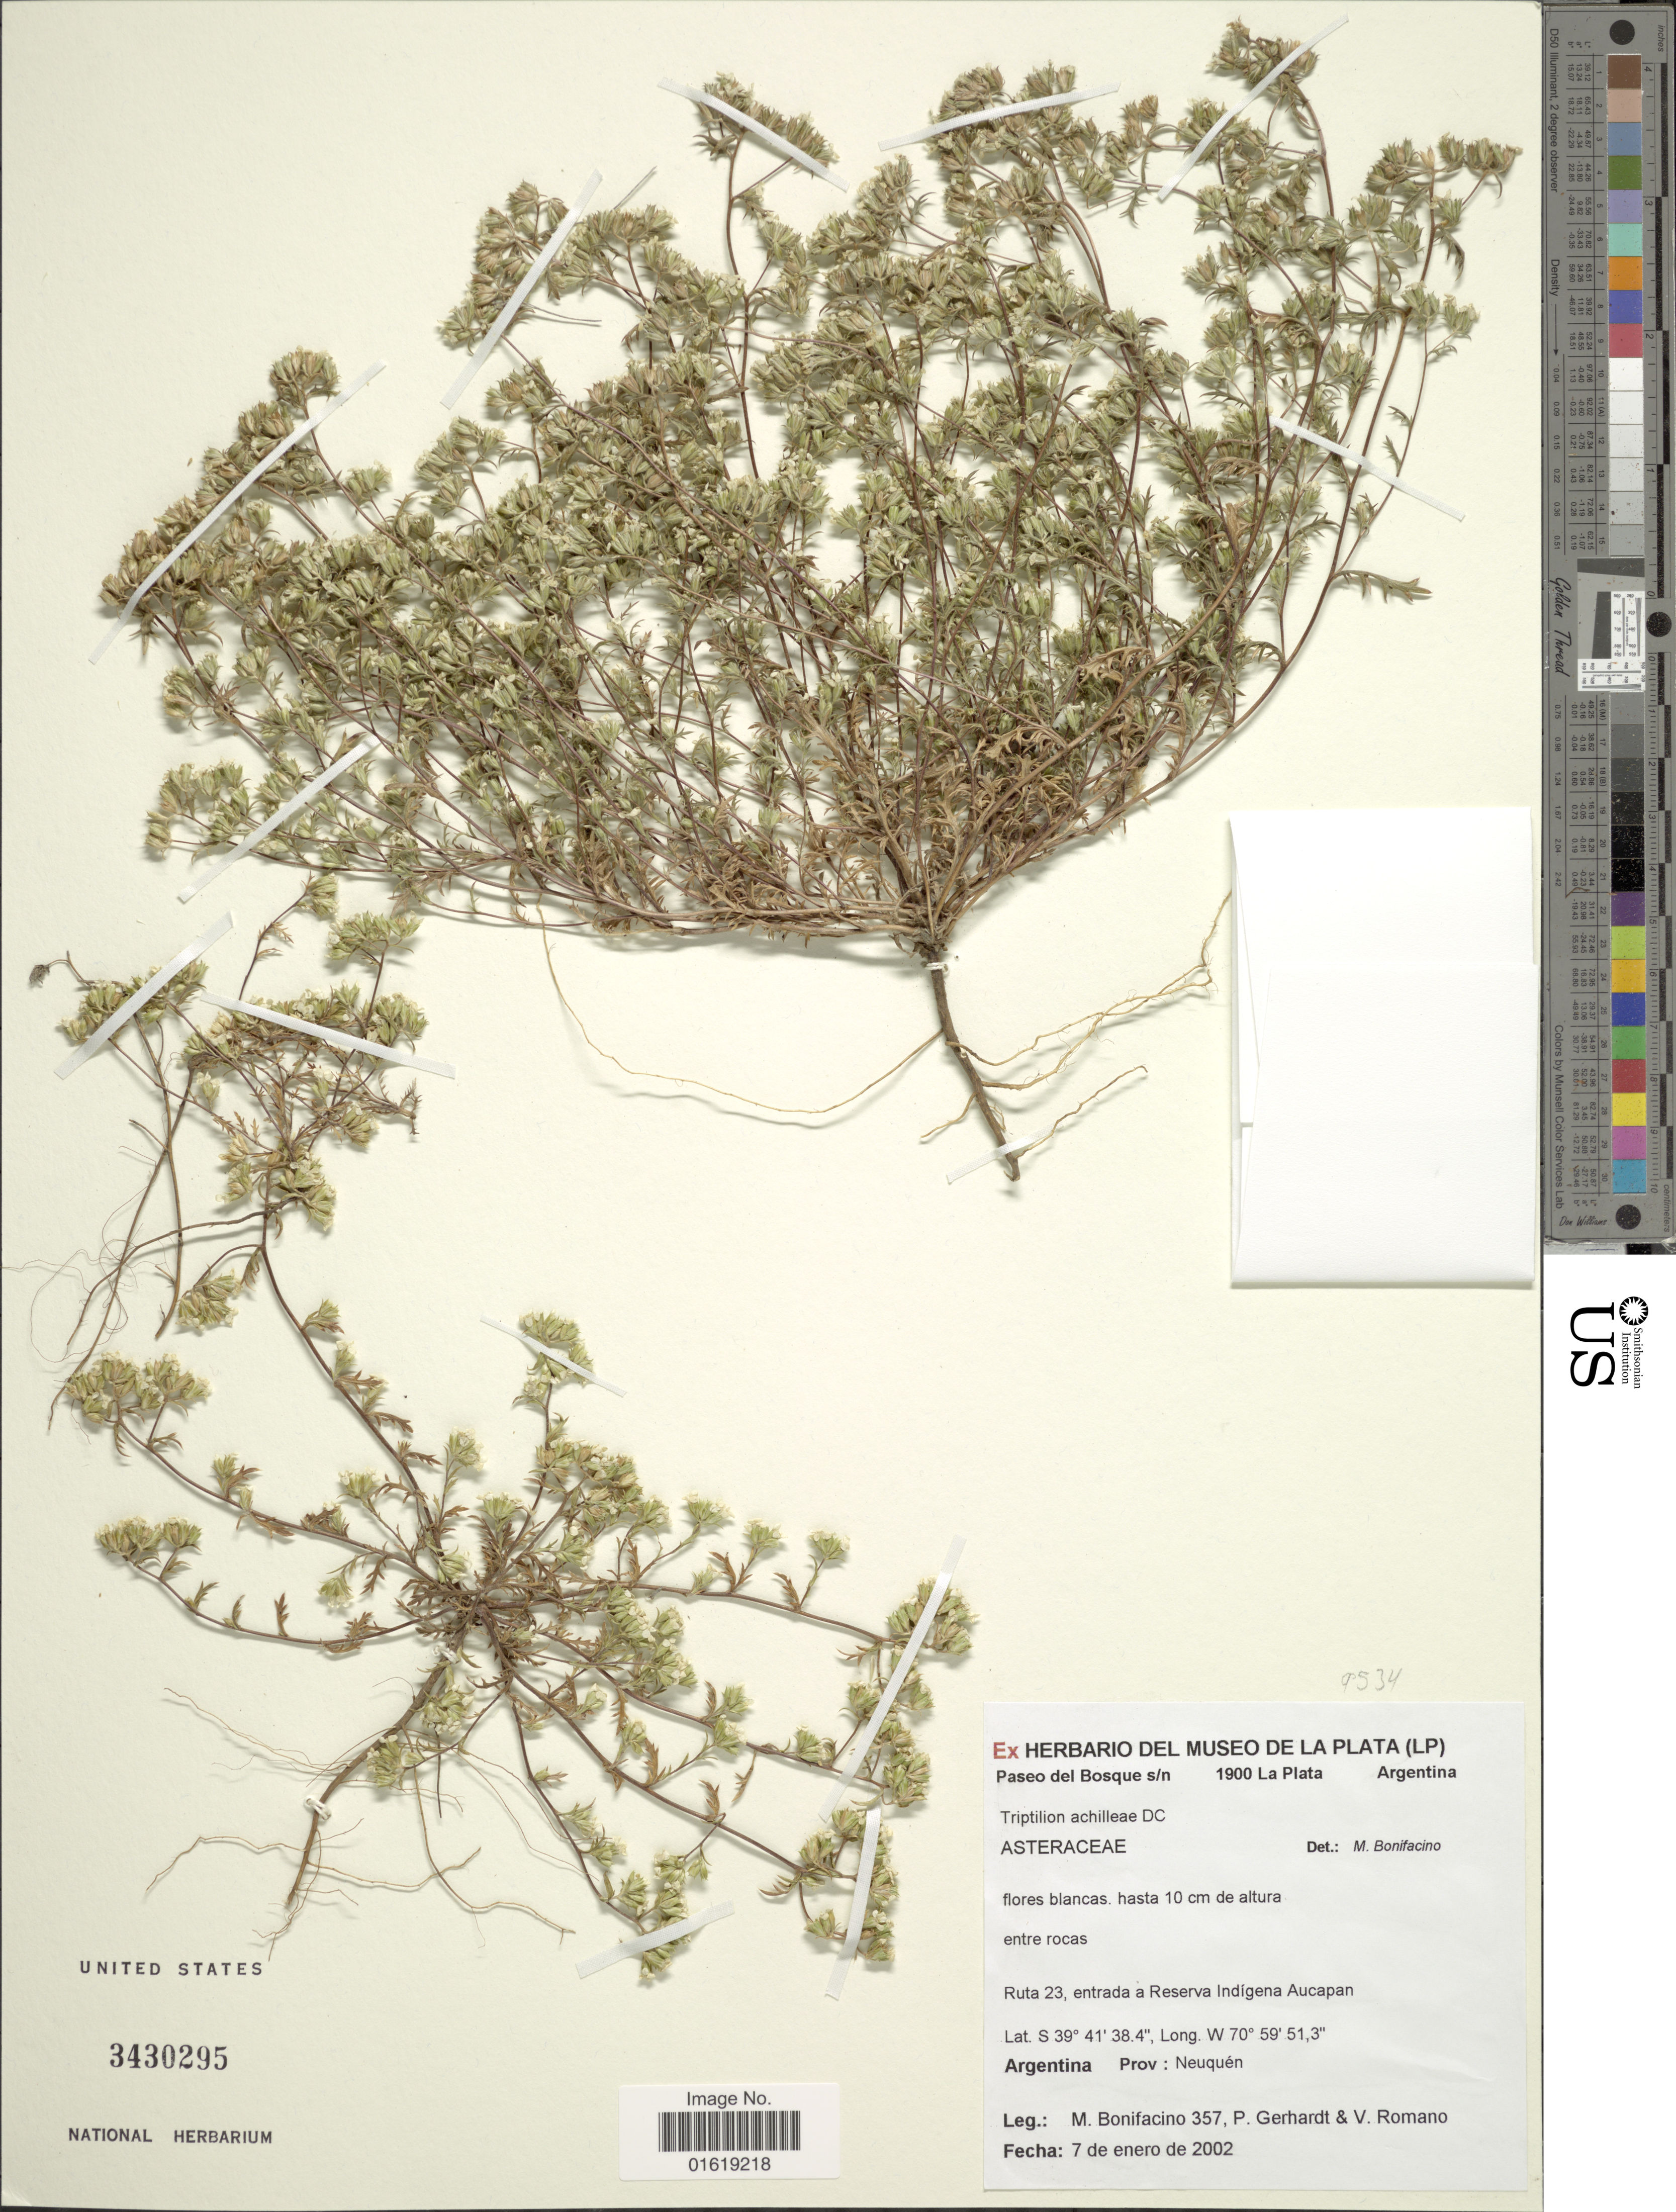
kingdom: Plantae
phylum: Tracheophyta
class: Magnoliopsida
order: Asterales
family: Asteraceae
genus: Triptilion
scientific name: Triptilion achilleae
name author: DC.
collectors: M. Bonifacino, P. Gerhardt & V. Romano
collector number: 0357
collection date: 2002-01-07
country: Argentina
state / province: Neuquen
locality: Ruta 23, entrada a Reserva Indigena Aucapan.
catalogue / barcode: US 3430295